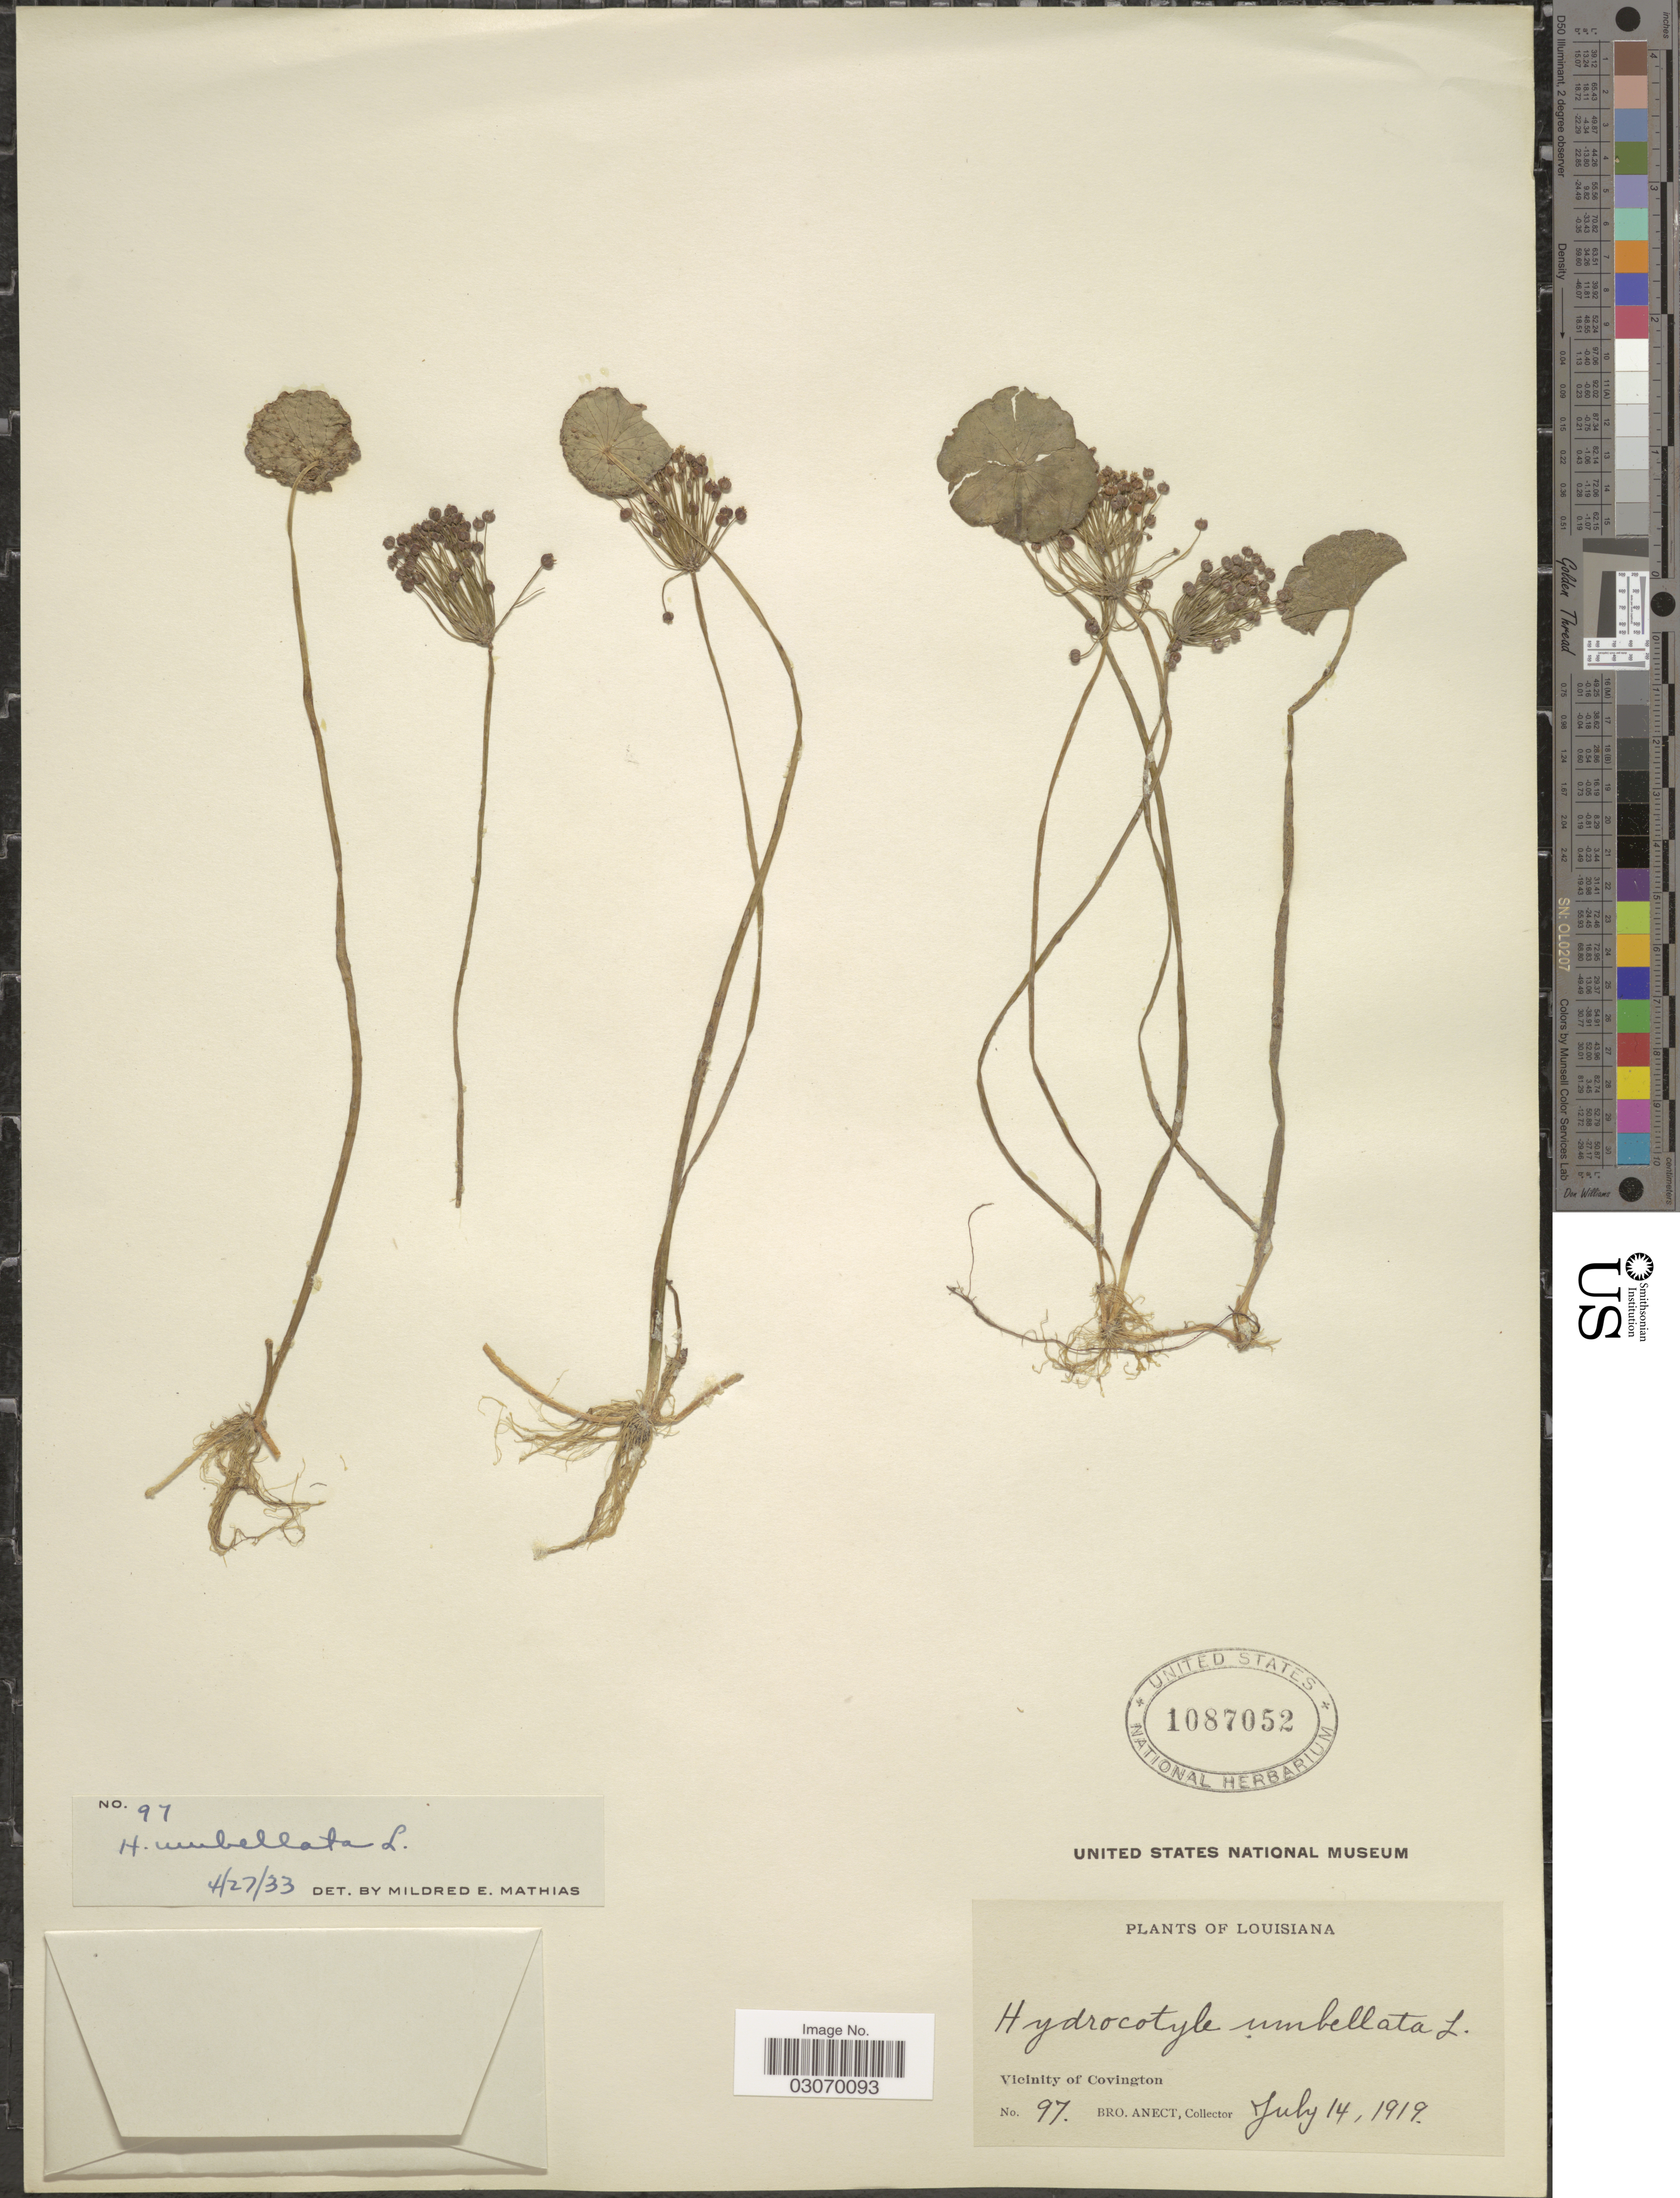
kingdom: Plantae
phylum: Tracheophyta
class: Magnoliopsida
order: Apiales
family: Araliaceae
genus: Hydrocotyle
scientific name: Hydrocotyle umbellata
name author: L.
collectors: B. Anect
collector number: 97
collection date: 1919-07-14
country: United States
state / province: Louisiana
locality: Vicinity of Covington.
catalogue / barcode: US 1087052